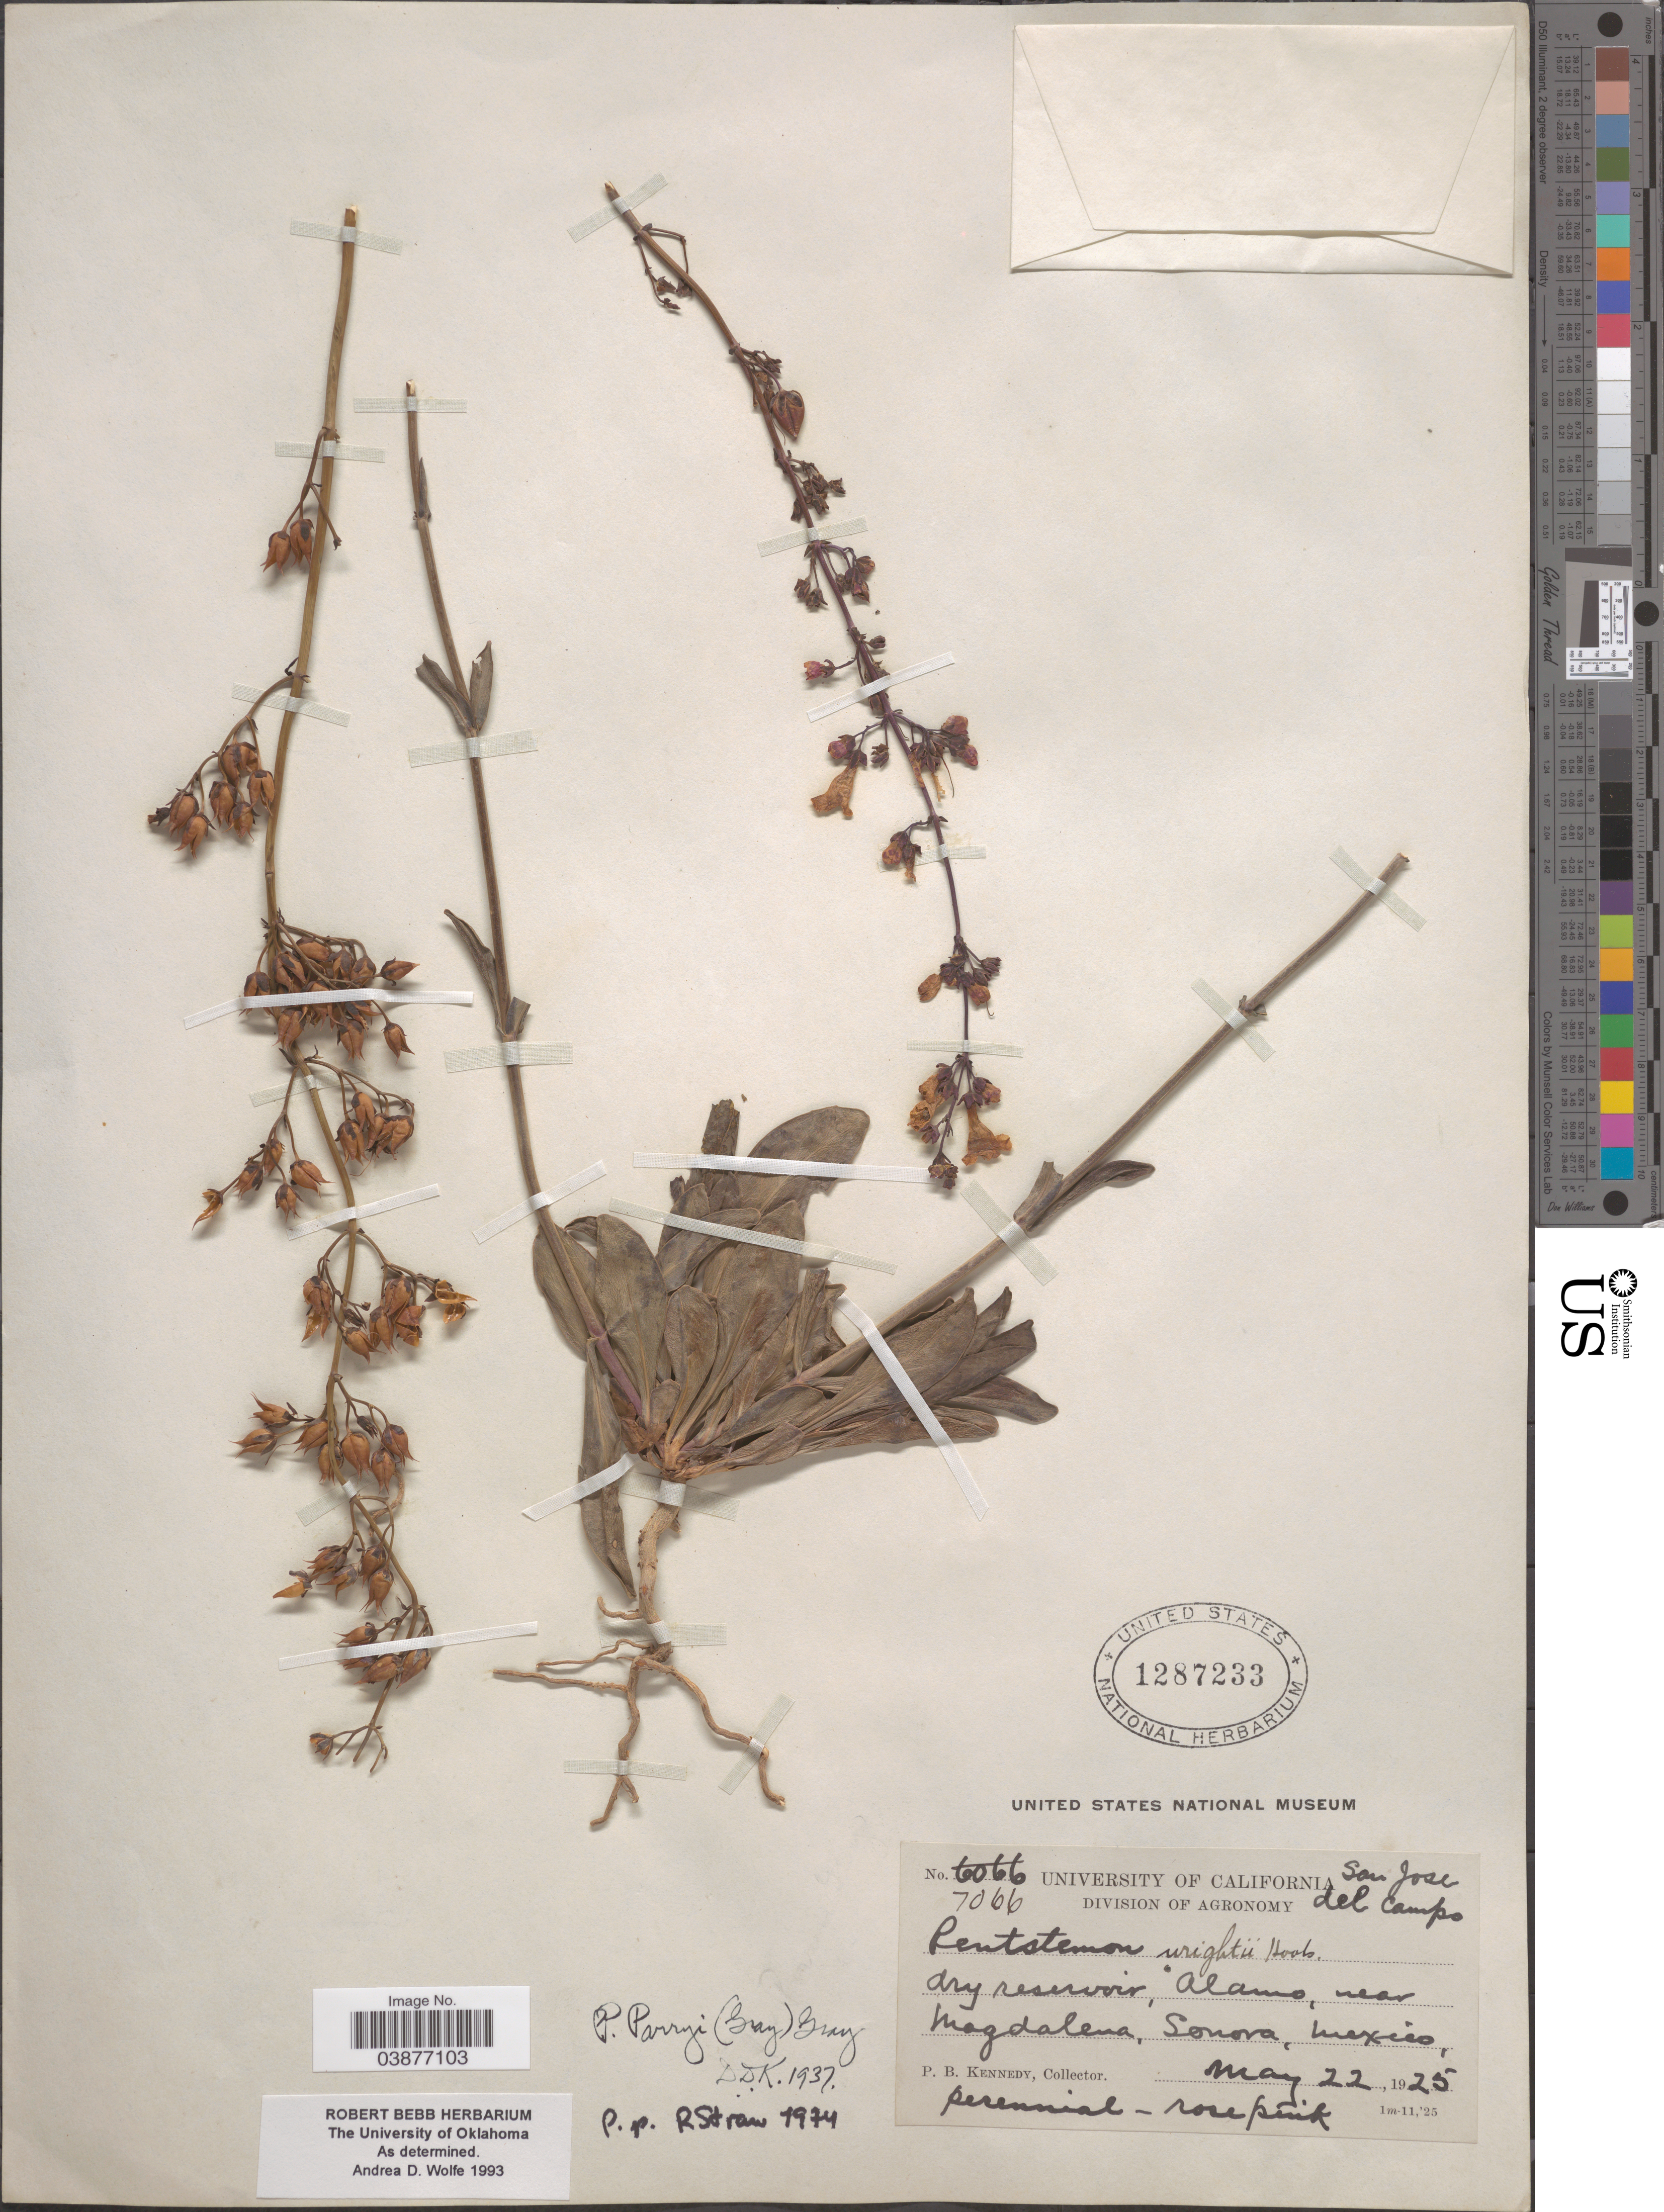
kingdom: Plantae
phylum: Tracheophyta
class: Magnoliopsida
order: Lamiales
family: Plantaginaceae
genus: Penstemon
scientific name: Penstemon parryi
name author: A. Gray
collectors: P. B. Kennedy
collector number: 7066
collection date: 1925-05-22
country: Mexico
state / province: Sonora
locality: San Jose del Campo. Dry reservoir, Alamo, near Magdalena.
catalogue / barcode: US 1287233